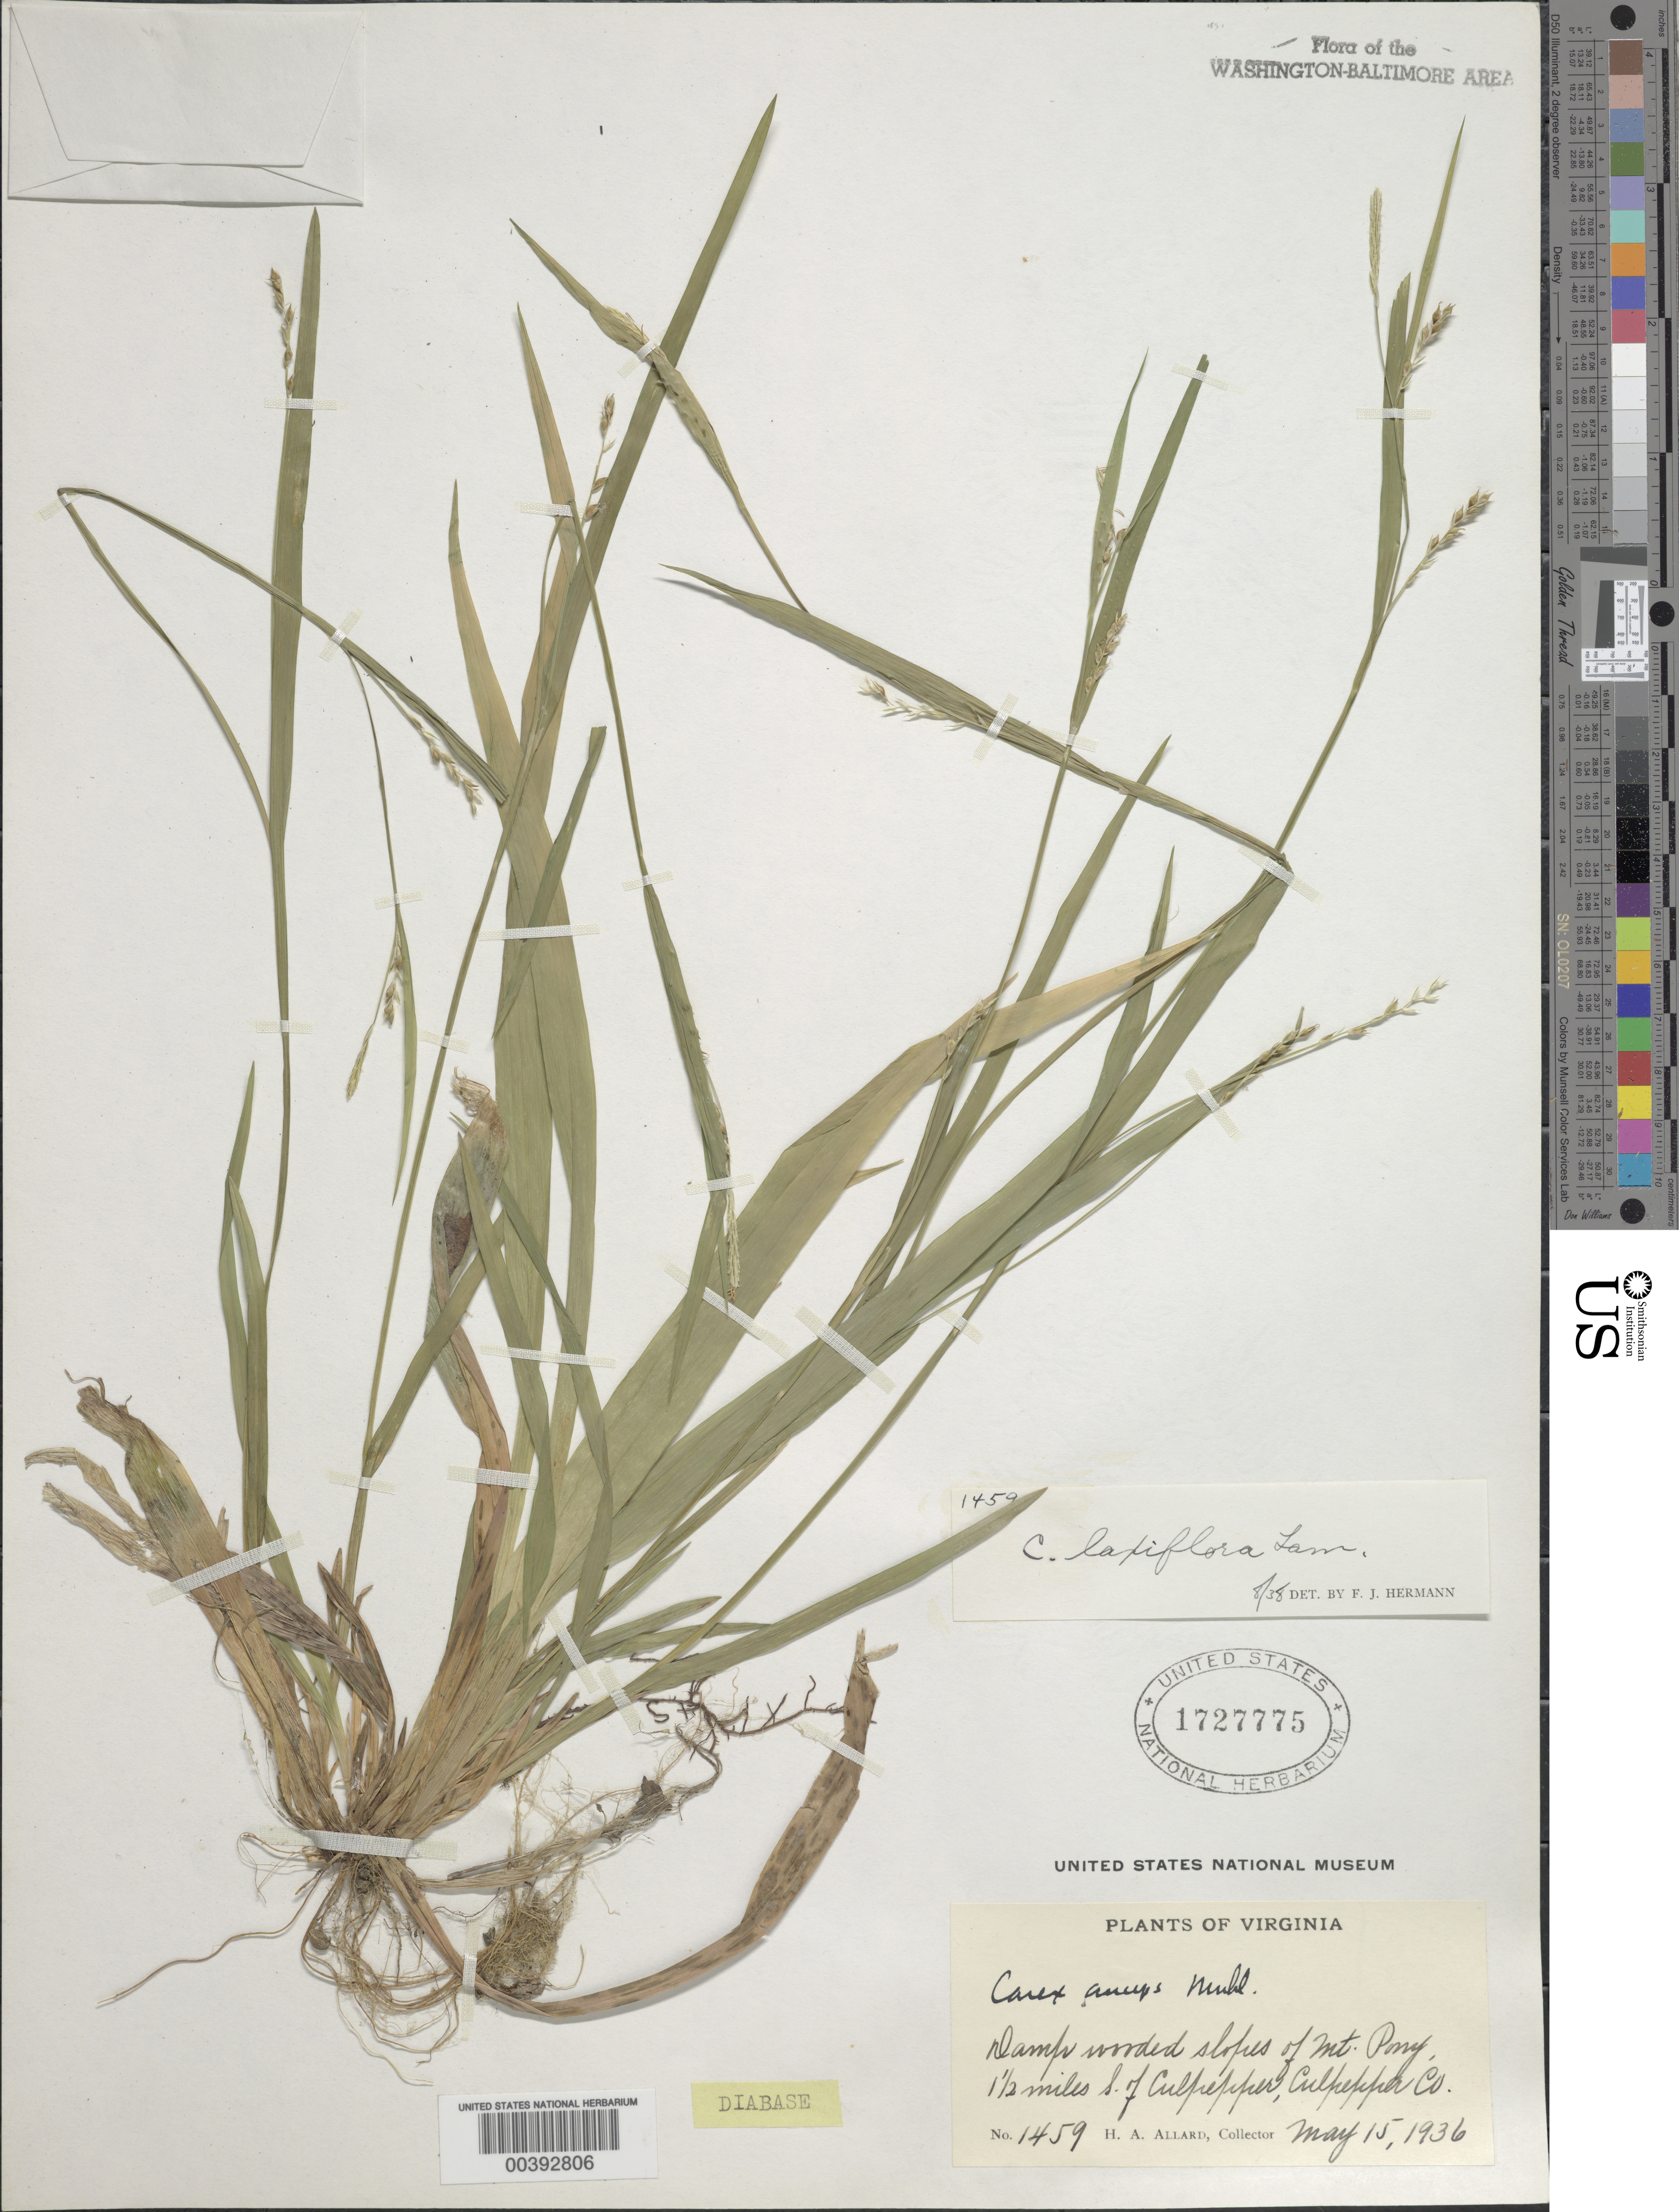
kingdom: Plantae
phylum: Tracheophyta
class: Liliopsida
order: Poales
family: Cyperaceae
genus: Carex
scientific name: Carex laxiflora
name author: Lam.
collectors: H. A. Allard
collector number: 1459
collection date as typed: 15 May 1936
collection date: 1936-05-15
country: United States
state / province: Virginia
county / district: Culpeper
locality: Mount Pony, S of Culpeper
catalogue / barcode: US 1727775